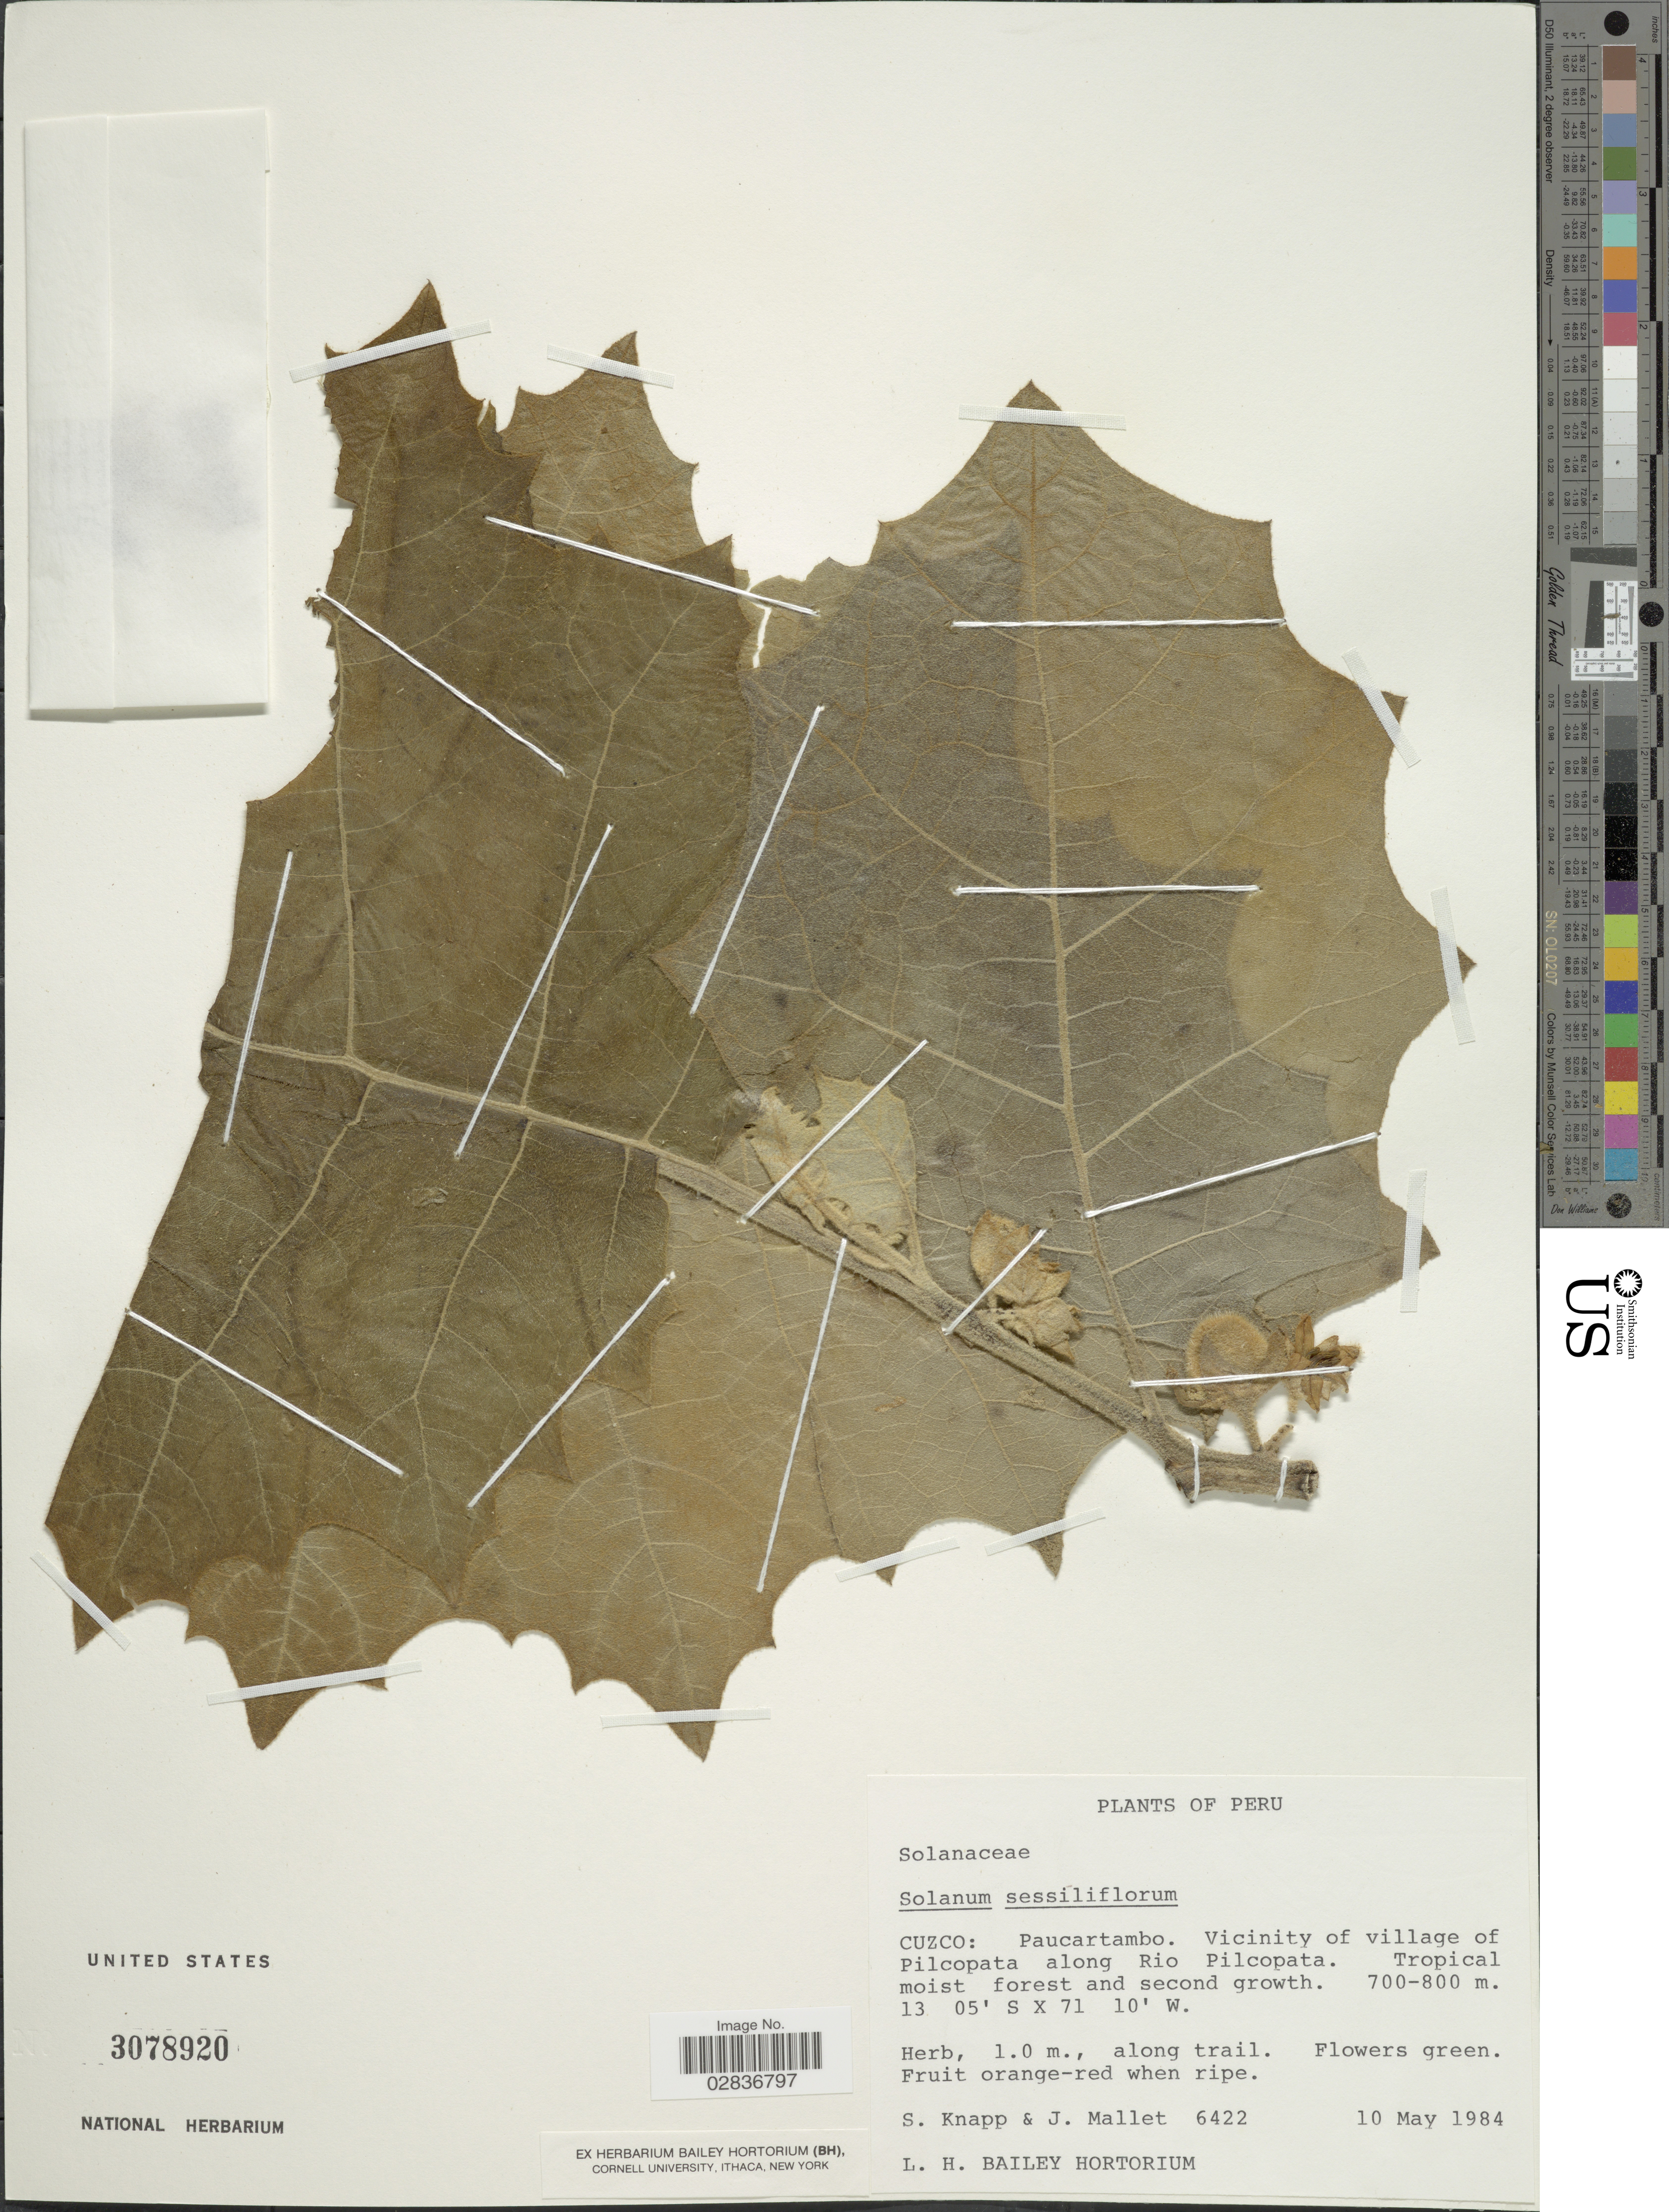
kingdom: Plantae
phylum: Tracheophyta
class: Magnoliopsida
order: Solanales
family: Solanaceae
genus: Solanum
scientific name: Solanum sessiliflorum var. sessiliflorum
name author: Dunal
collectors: S. Knapp & J. Mallet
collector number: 6422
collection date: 1984-05-10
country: Peru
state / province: Cusco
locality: Cuzco: Paucartambo. Vicinity of village of Pilcopata along Rio Pilcopata.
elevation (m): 700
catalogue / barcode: US 3078920